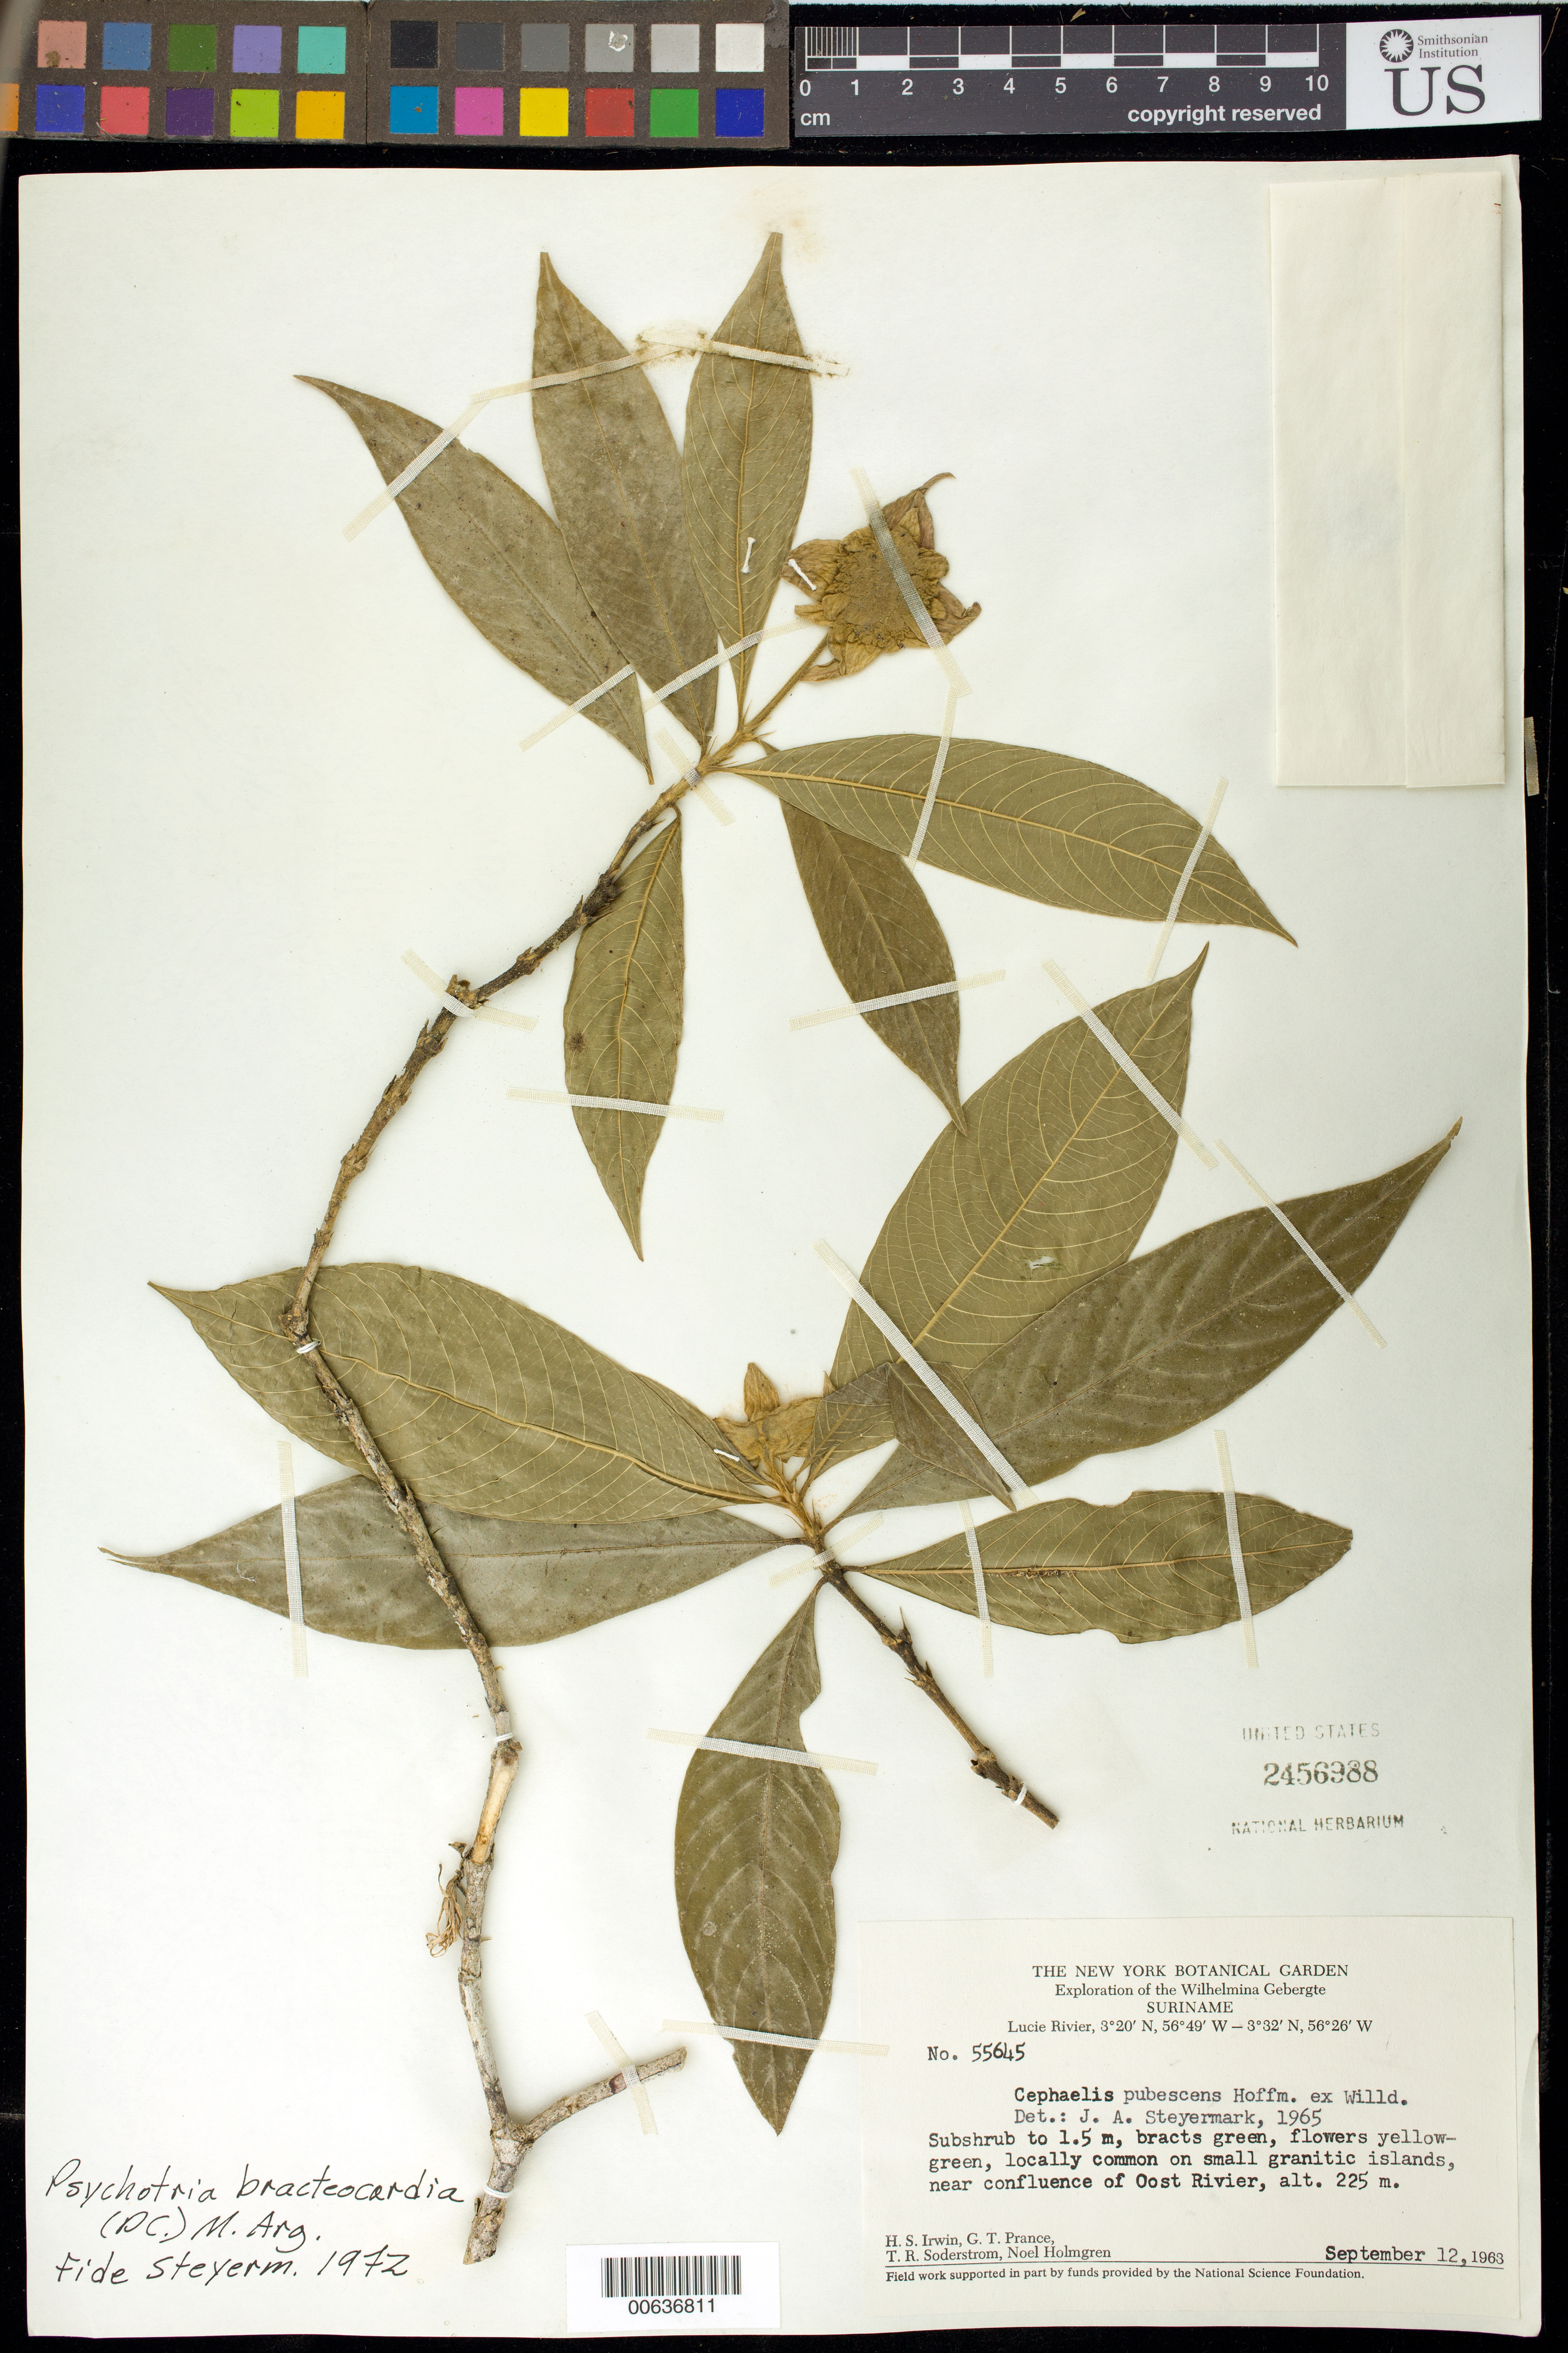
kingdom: Plantae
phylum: Tracheophyta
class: Magnoliopsida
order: Gentianales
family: Rubiaceae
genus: Palicourea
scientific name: Palicourea bracteocardia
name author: (DC.) Delprete & J.H. Kirkbr.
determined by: Kirkbride, J. H., Jr.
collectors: H. Irwin, G. T. Prance, T. R. Soderstrom & N. H. Holmgren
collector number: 55645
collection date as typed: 12-Sep-63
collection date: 1963-09-12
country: Suriname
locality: Lucie R., near confl. with Oost R., Wilhelmina Gebergte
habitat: Small granitic islands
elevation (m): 225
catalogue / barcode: US 2456988